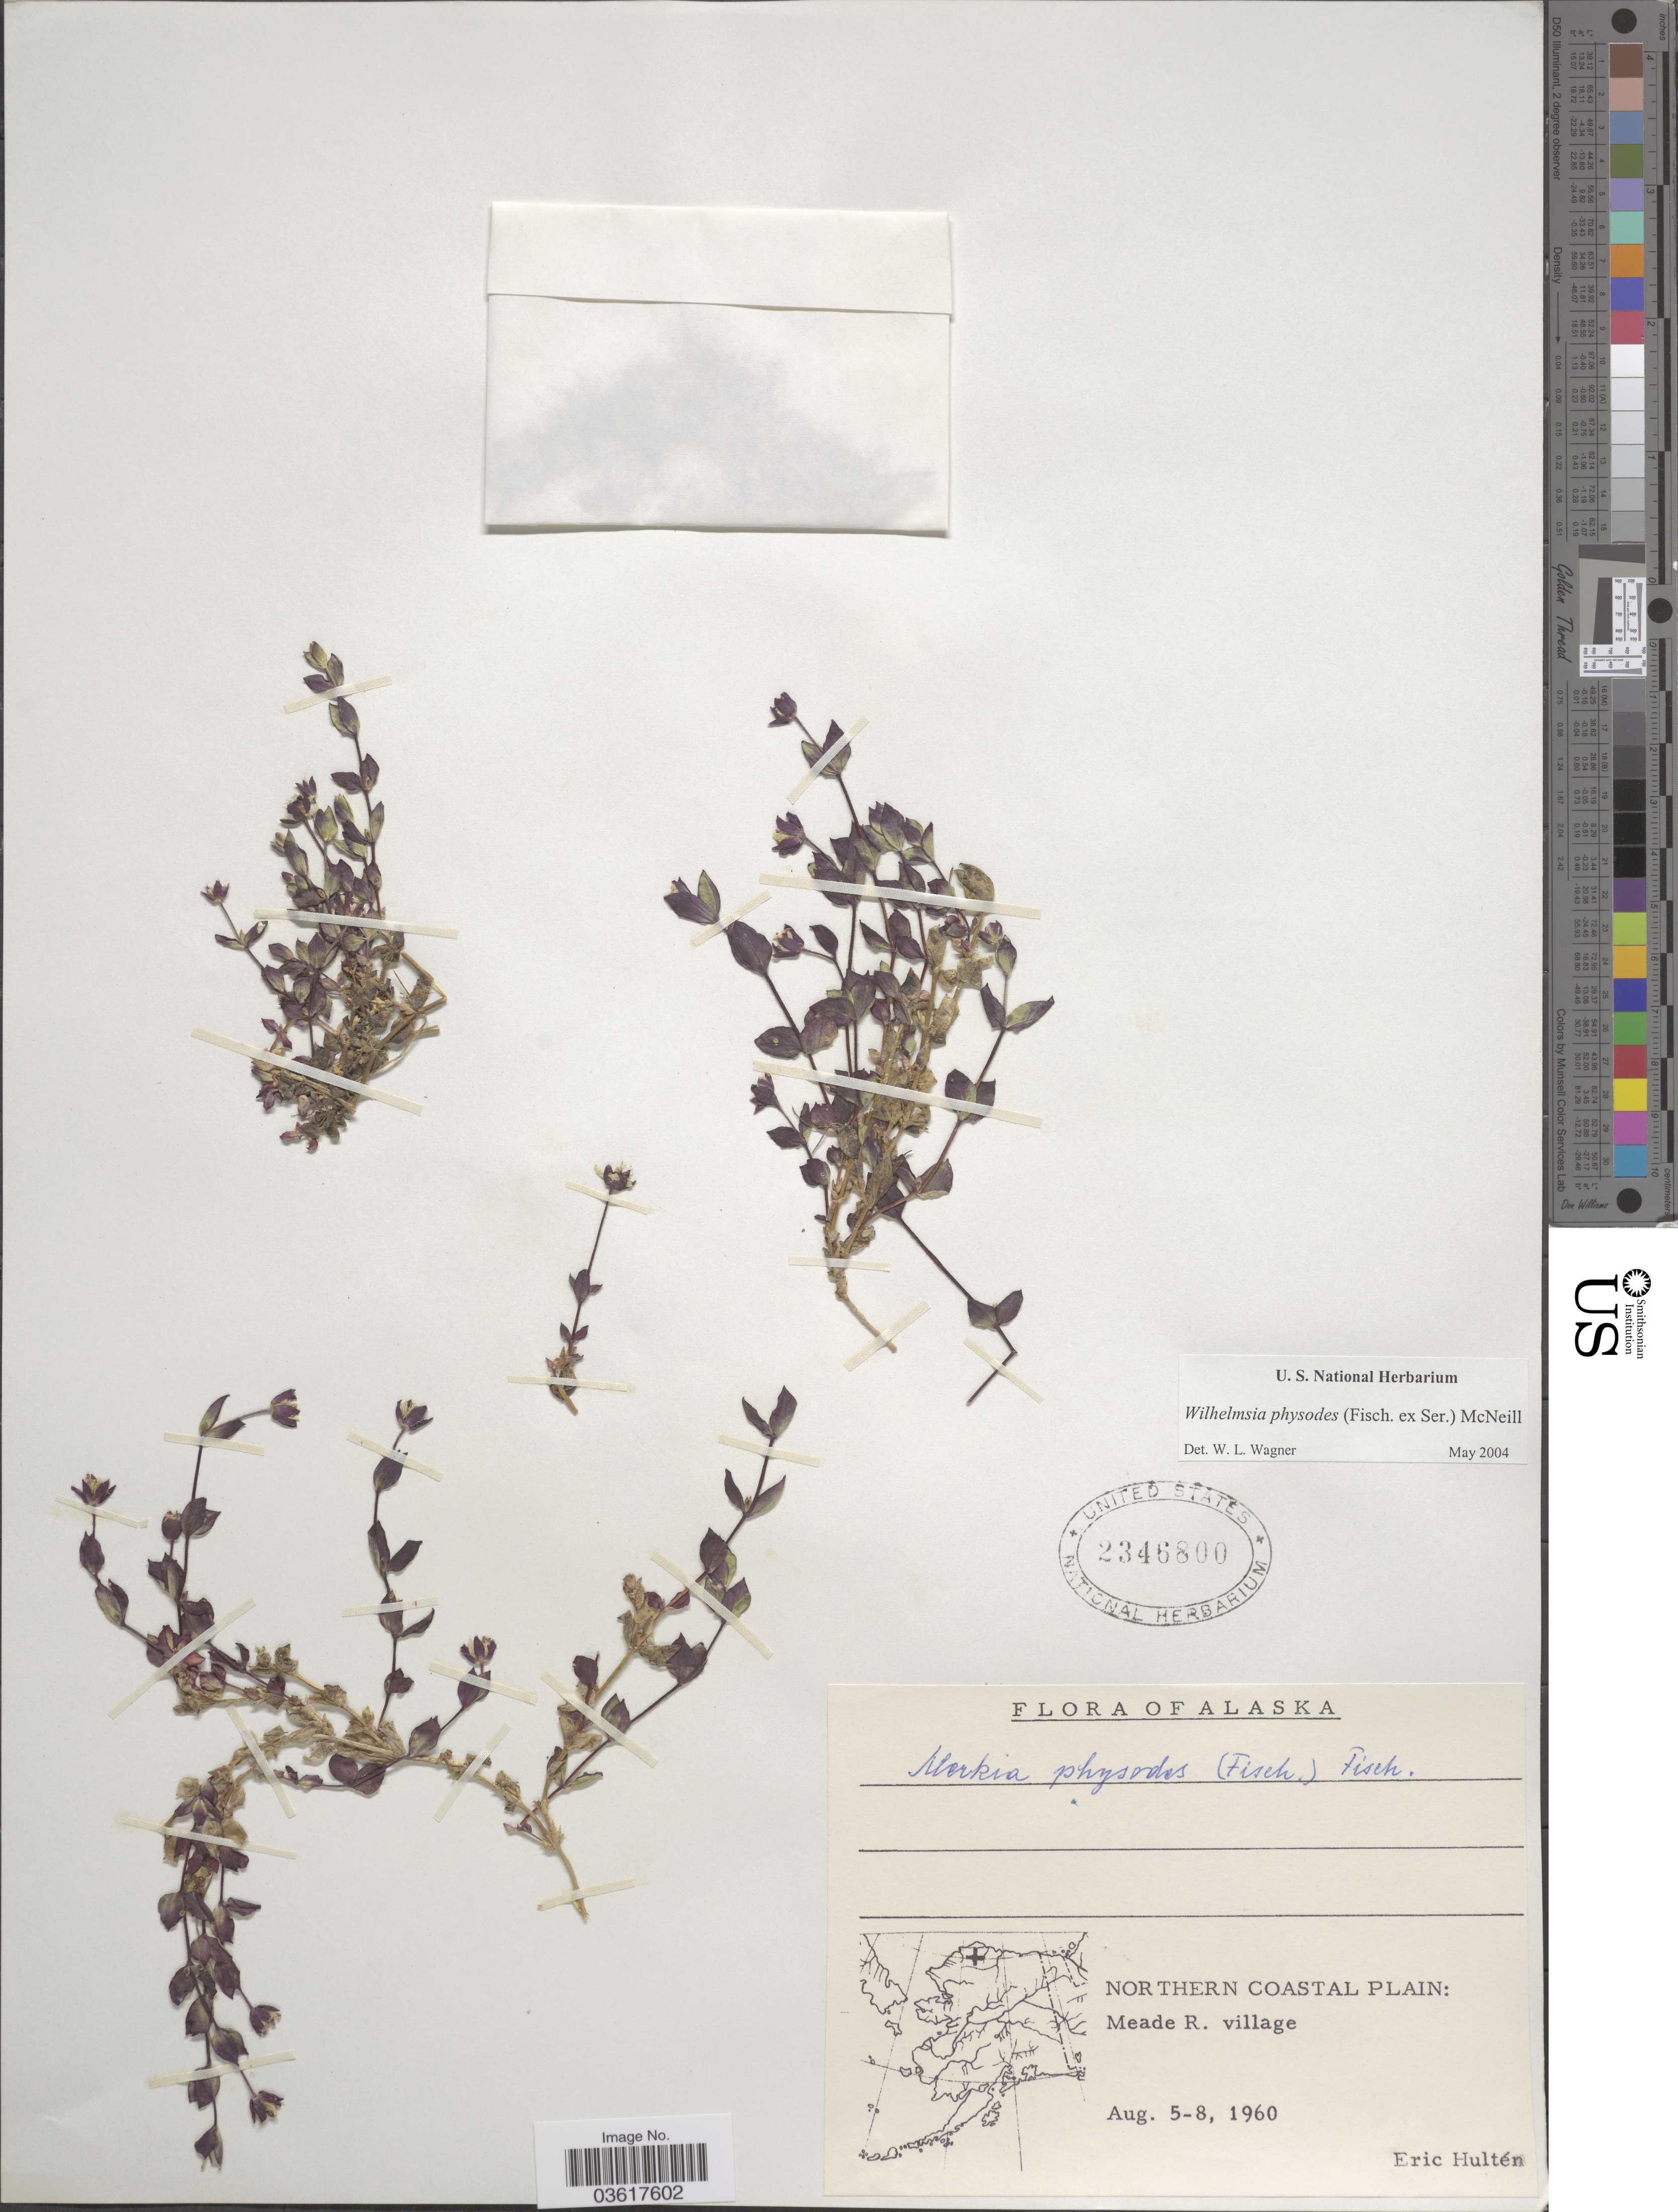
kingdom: Plantae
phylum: Tracheophyta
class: Magnoliopsida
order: Caryophyllales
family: Caryophyllaceae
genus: Wilhelmsia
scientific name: Wilhelmsia sp.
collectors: E. G. Hultén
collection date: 1960-08-05/1960-08-08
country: United States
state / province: Alaska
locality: Northern Coastal Plain: Meade R. village.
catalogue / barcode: US 2346800